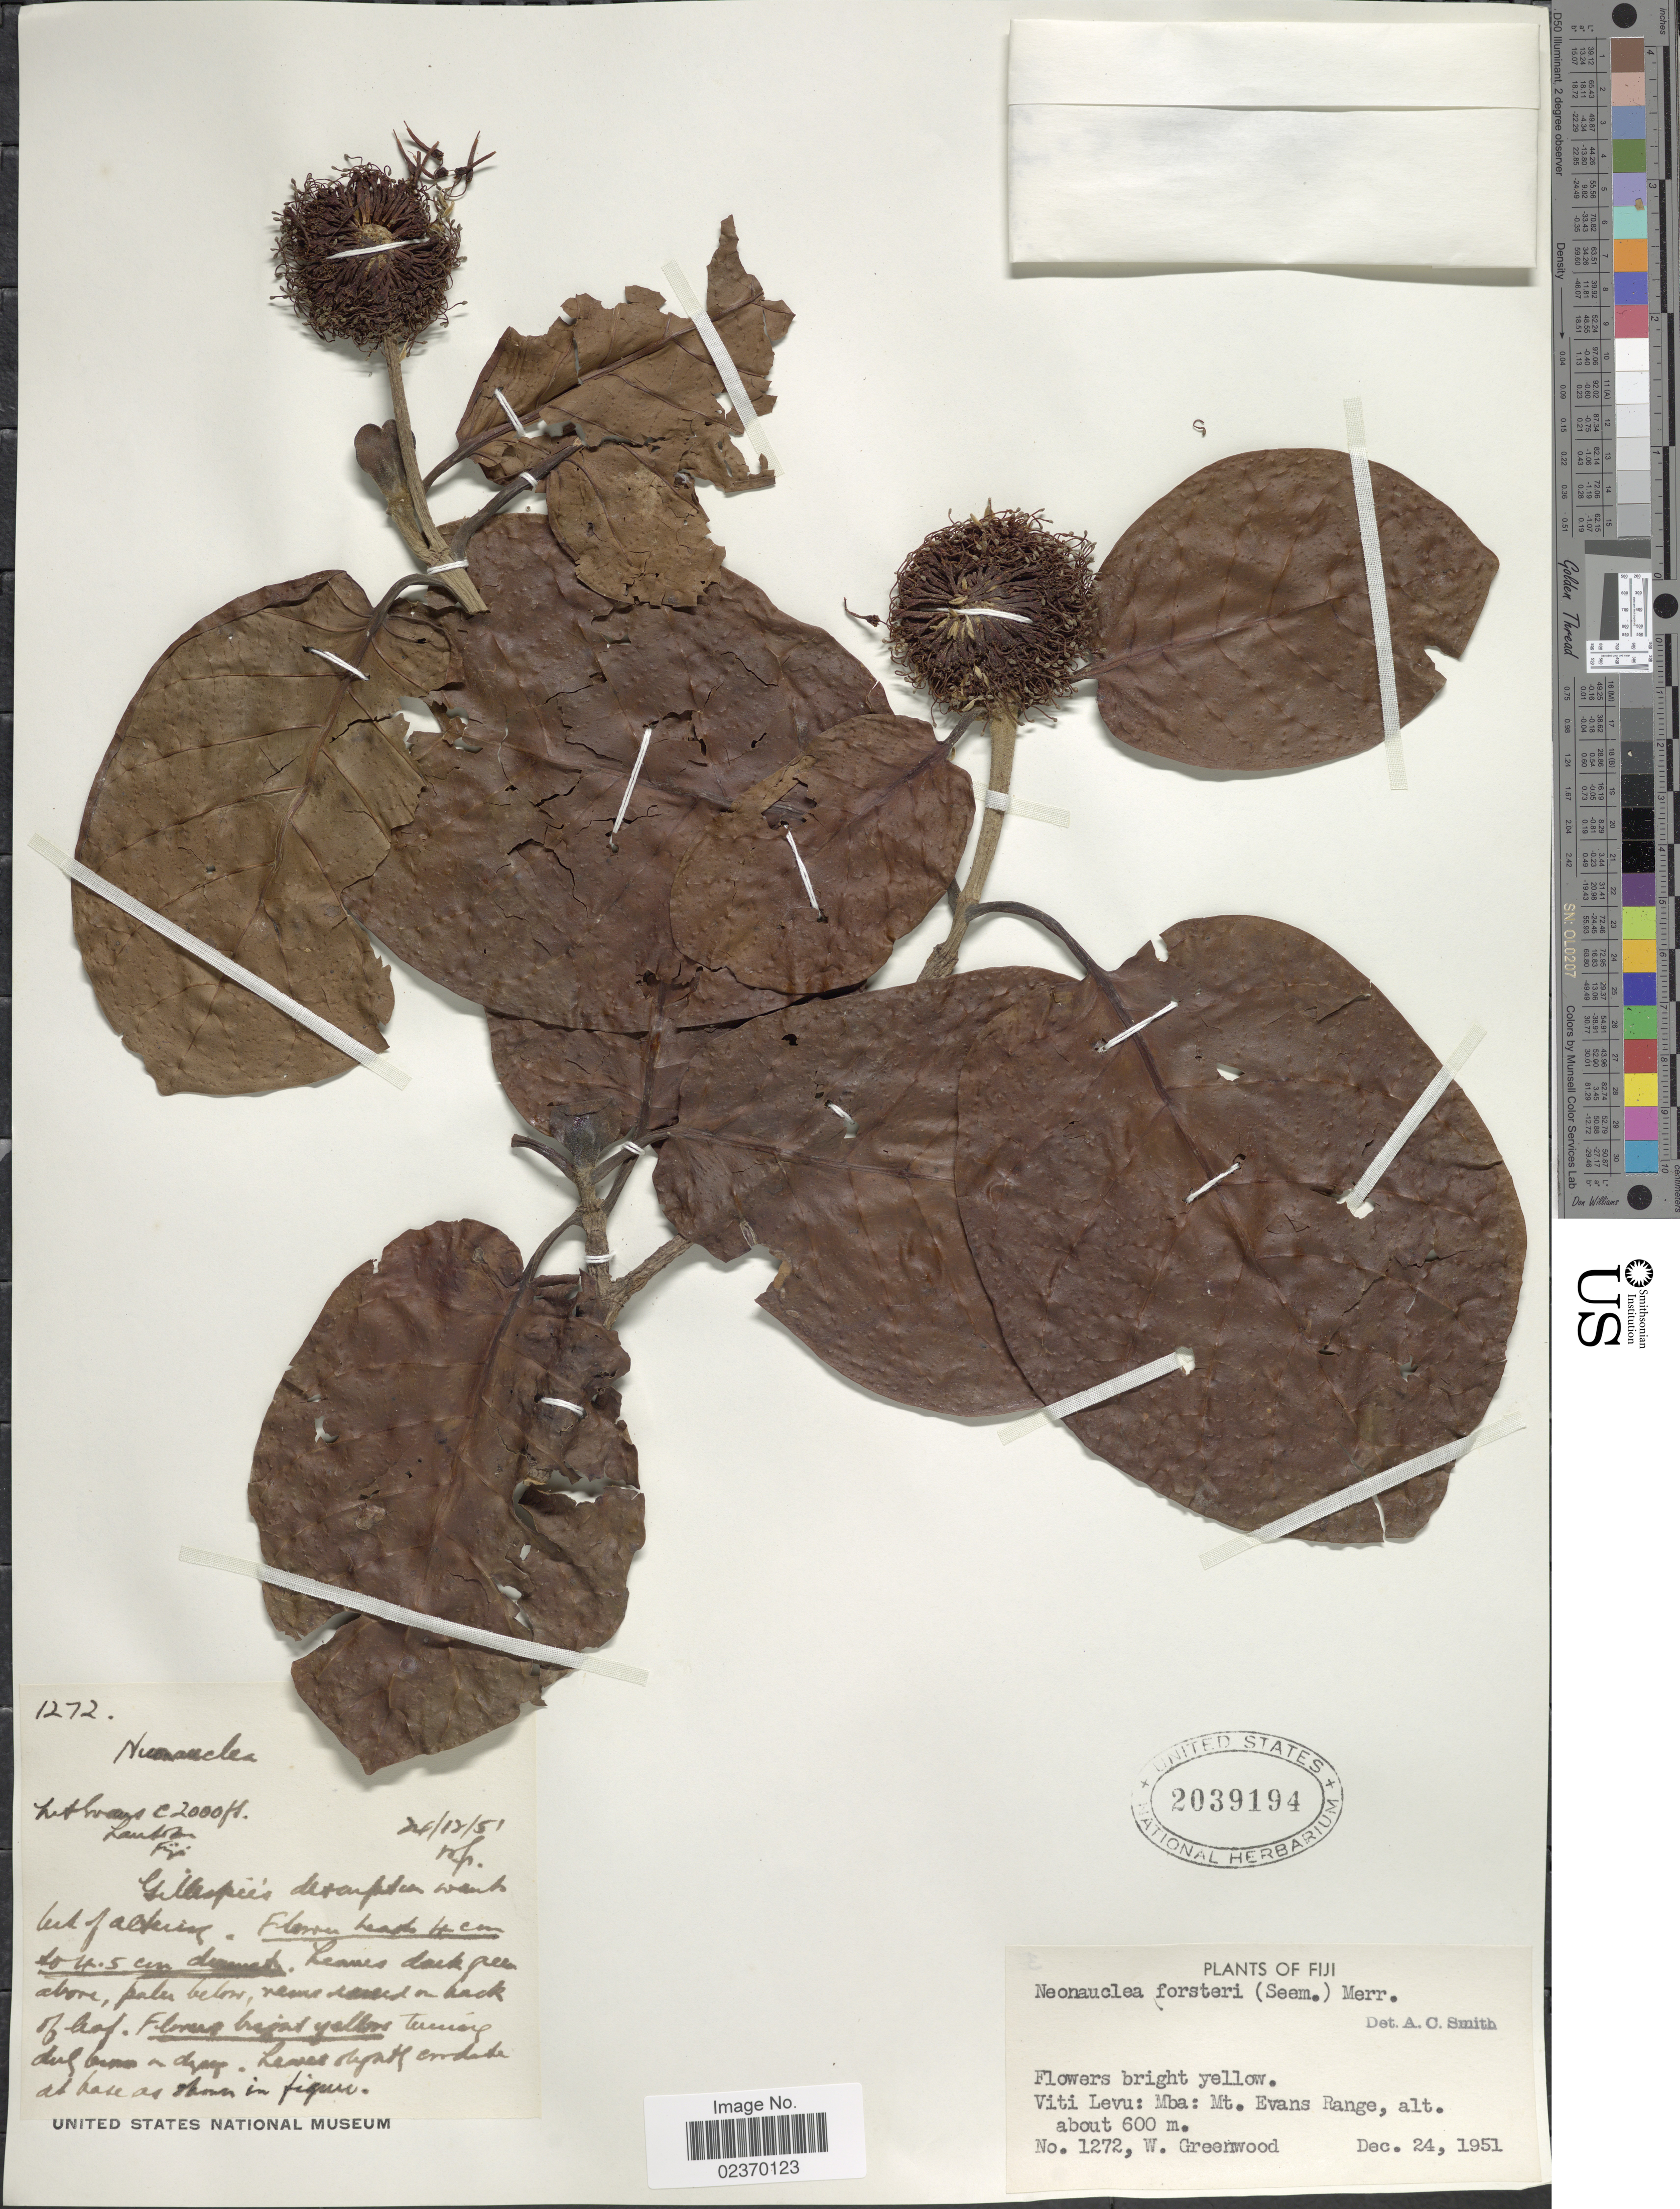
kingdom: Plantae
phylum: Tracheophyta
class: Magnoliopsida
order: Gentianales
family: Rubiaceae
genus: Neonauclea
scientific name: Neonauclea forsteri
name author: (Seem.) Merr.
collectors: W. Greenwood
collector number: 1272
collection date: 1951-12-24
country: Fiji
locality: Viti Levu: Mba: Mt Evans Range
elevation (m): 600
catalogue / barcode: US 2039194